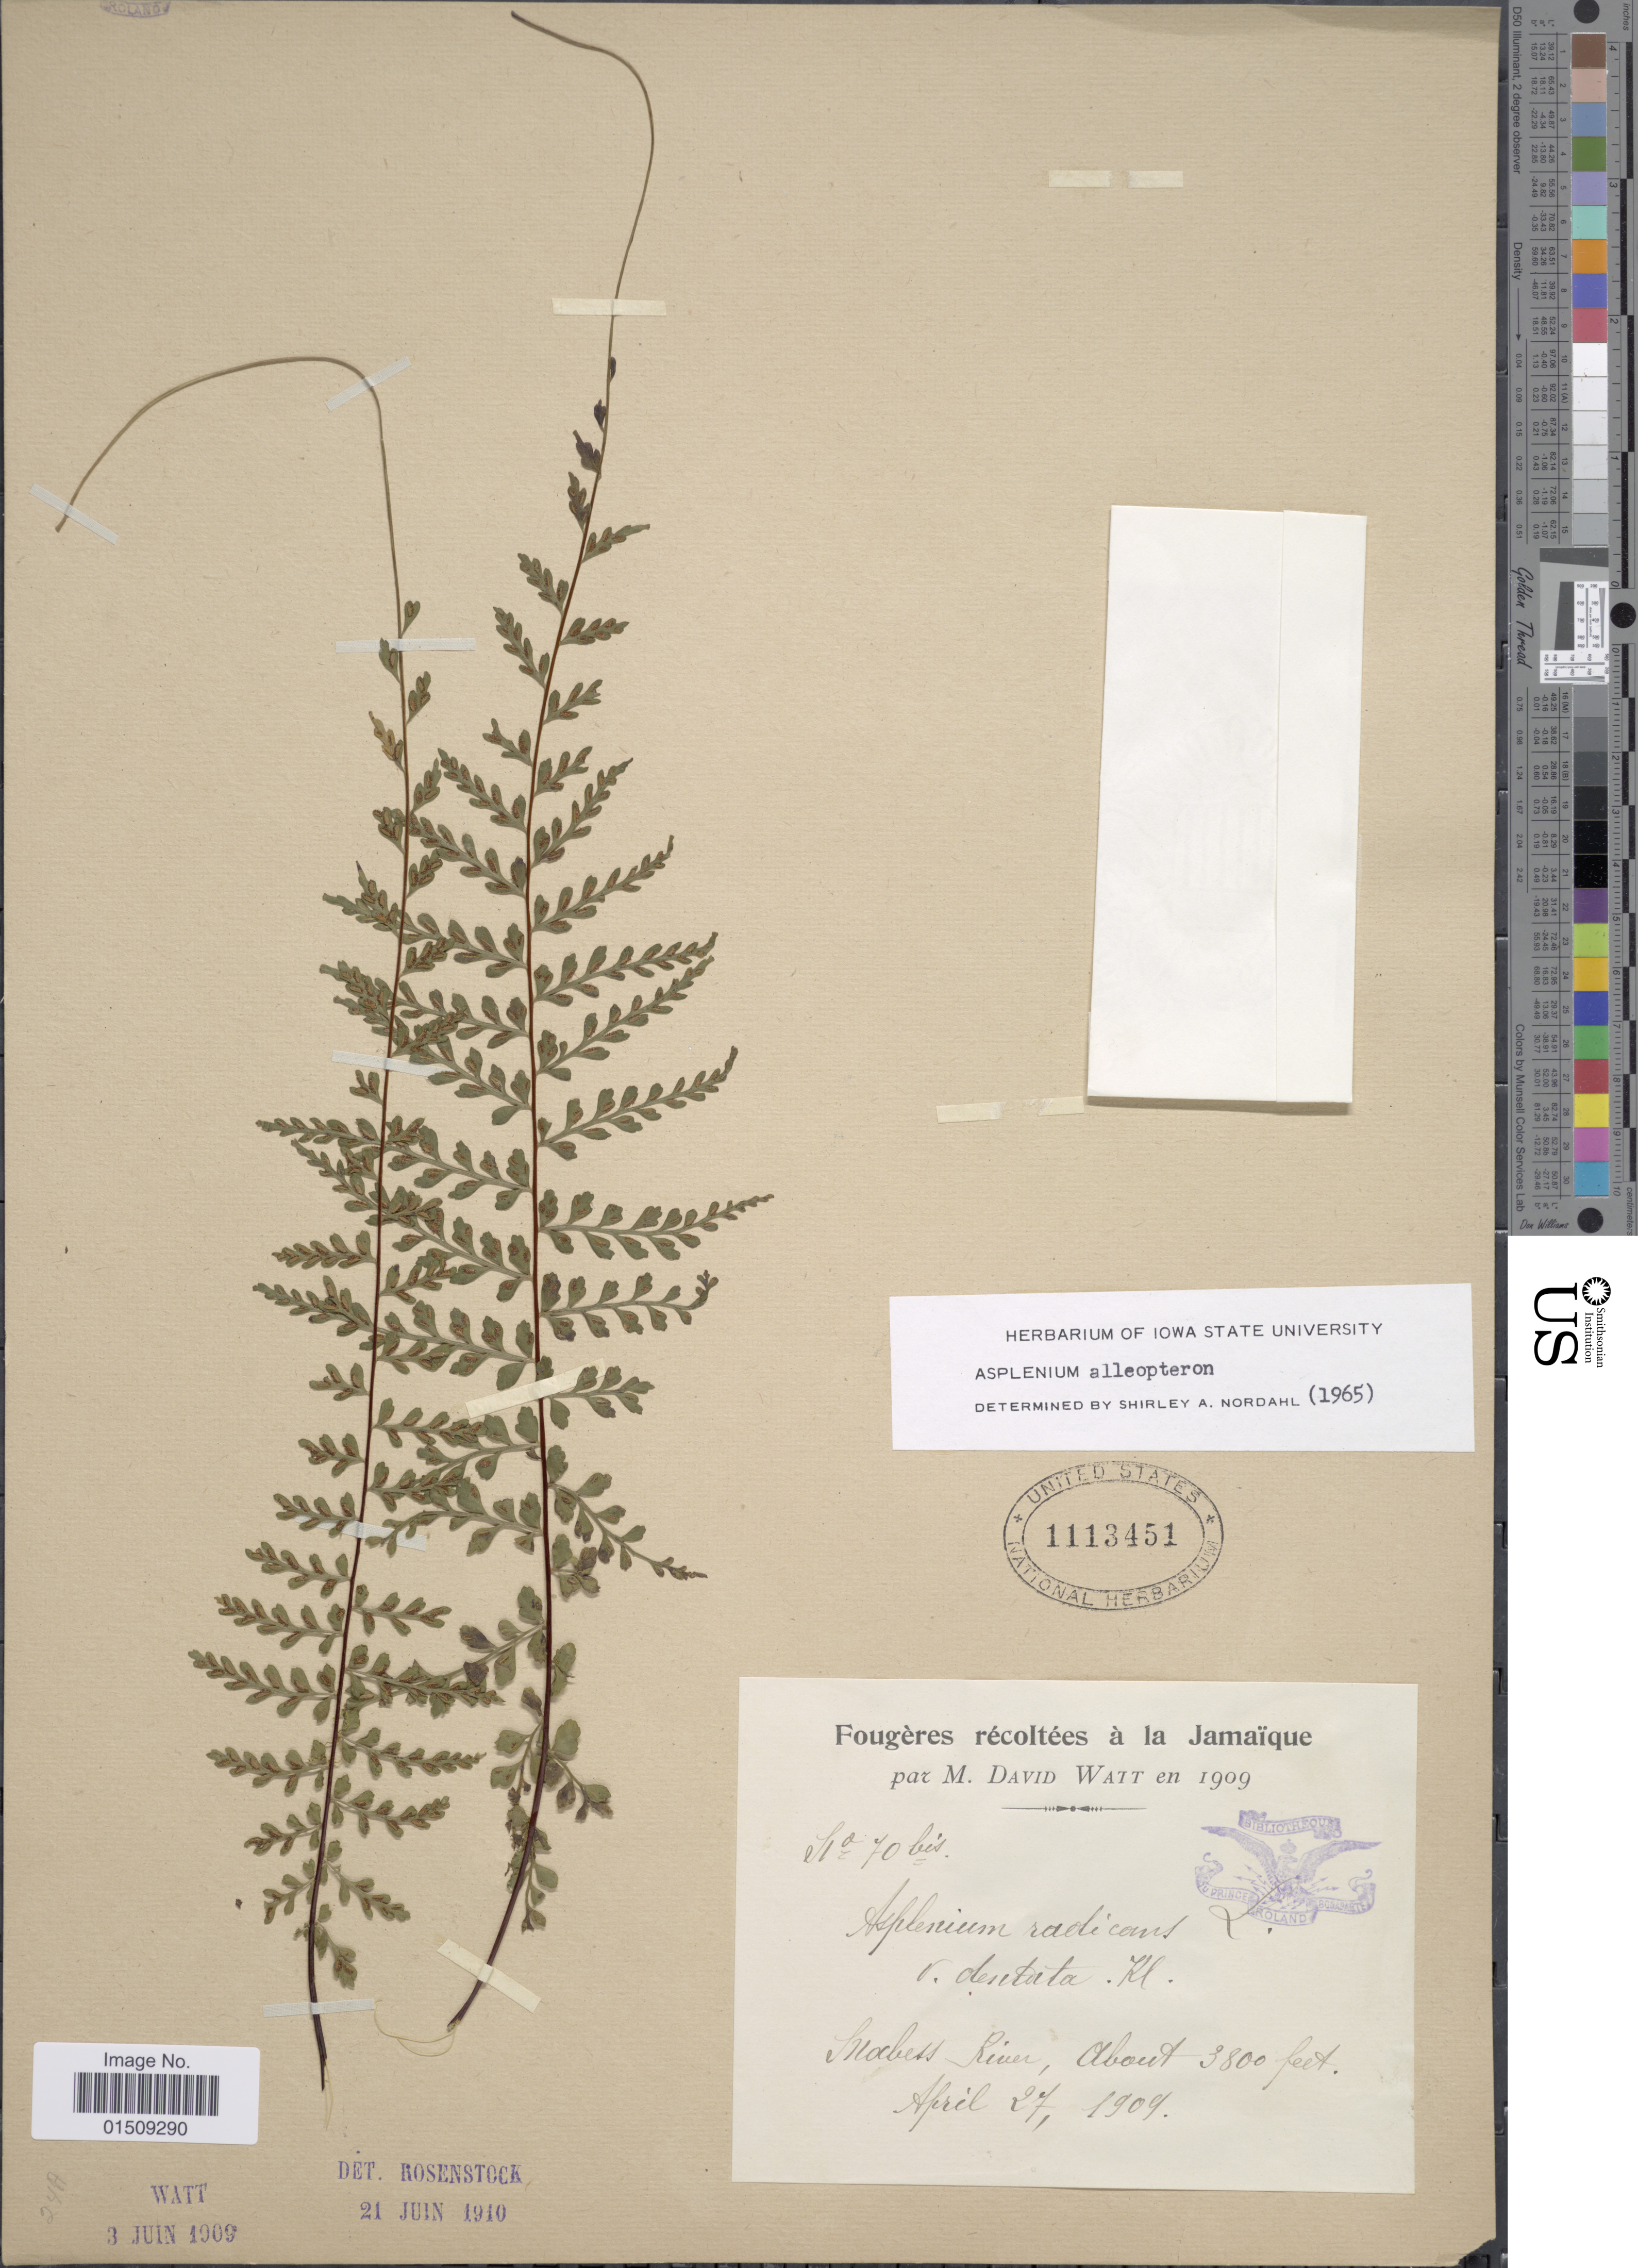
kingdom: Plantae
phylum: Tracheophyta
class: Polypodiopsida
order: Polypodiales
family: Aspleniaceae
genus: Asplenium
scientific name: Asplenium radicans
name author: L.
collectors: M. Watt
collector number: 70bis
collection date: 1909-04-27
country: Jamaica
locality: Jamaique, Mabess River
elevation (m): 1158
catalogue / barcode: US 1113451